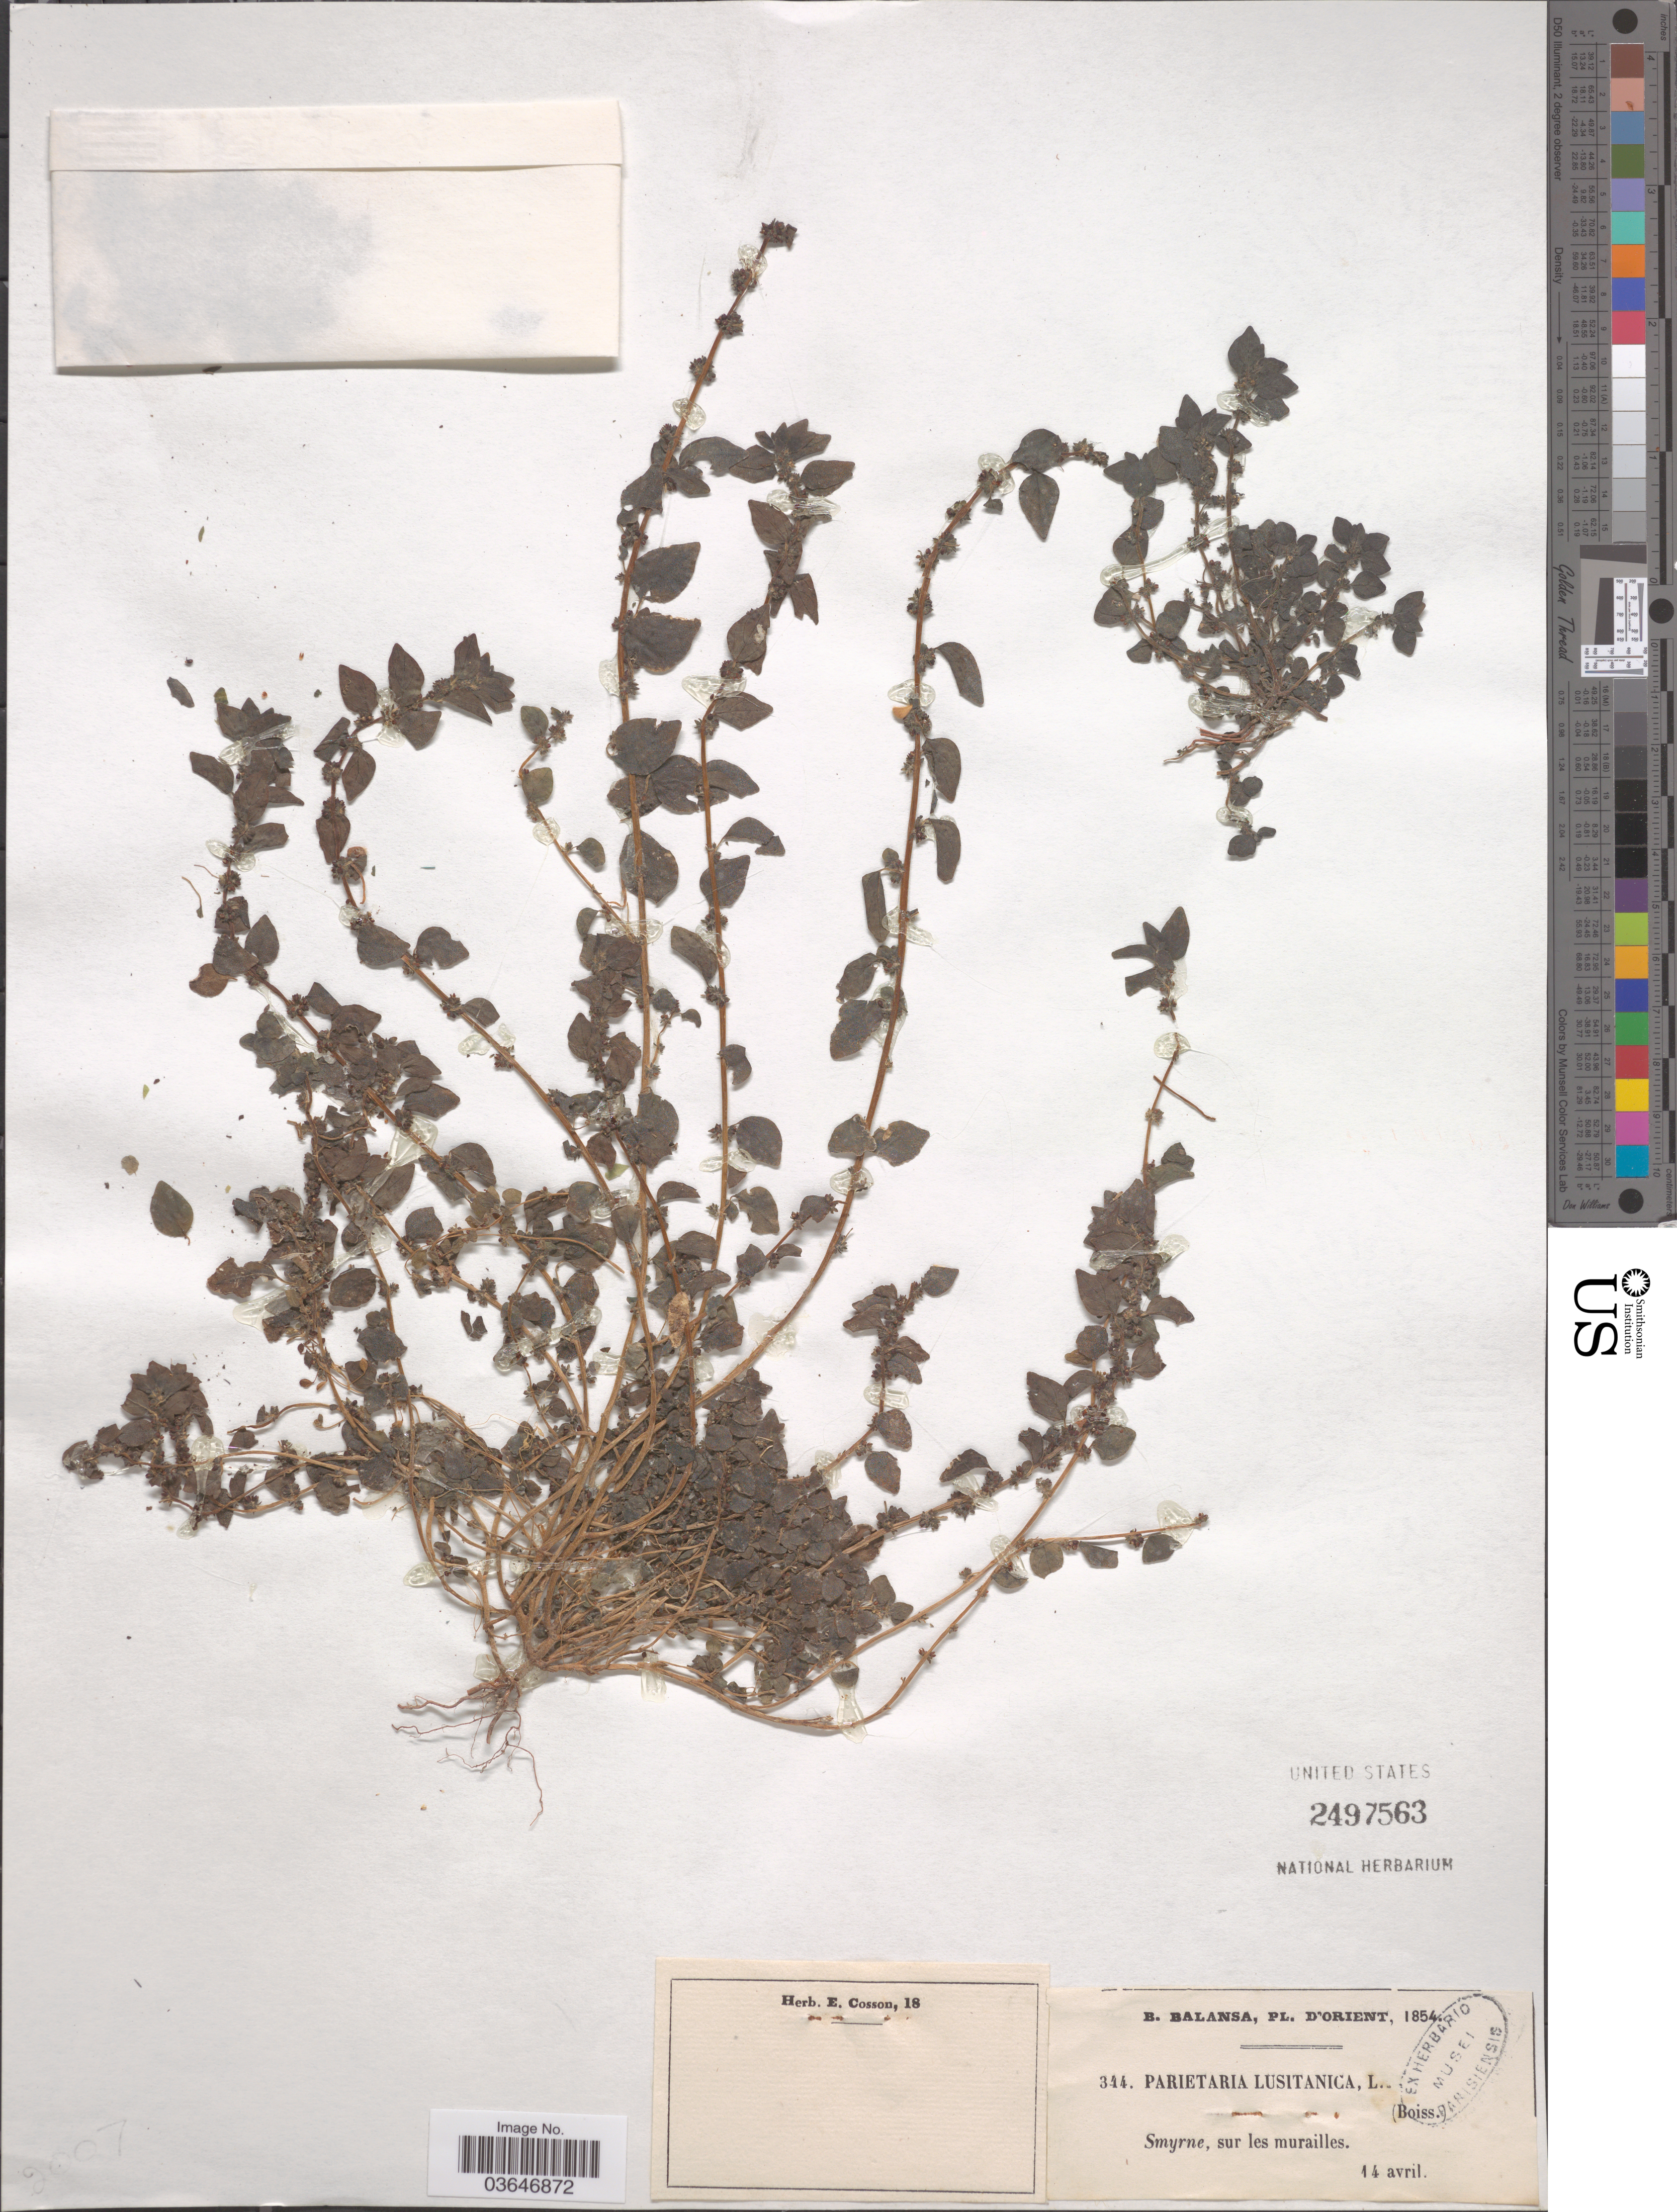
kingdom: Plantae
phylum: Tracheophyta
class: Magnoliopsida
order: Rosales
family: Urticaceae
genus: Parietaria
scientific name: Parietaria lusitanica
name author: L.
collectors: B. Balansa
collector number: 344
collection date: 1854-04-14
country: Turkey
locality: Orient. Smyrne, sur les murailles.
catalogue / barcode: US 2497563